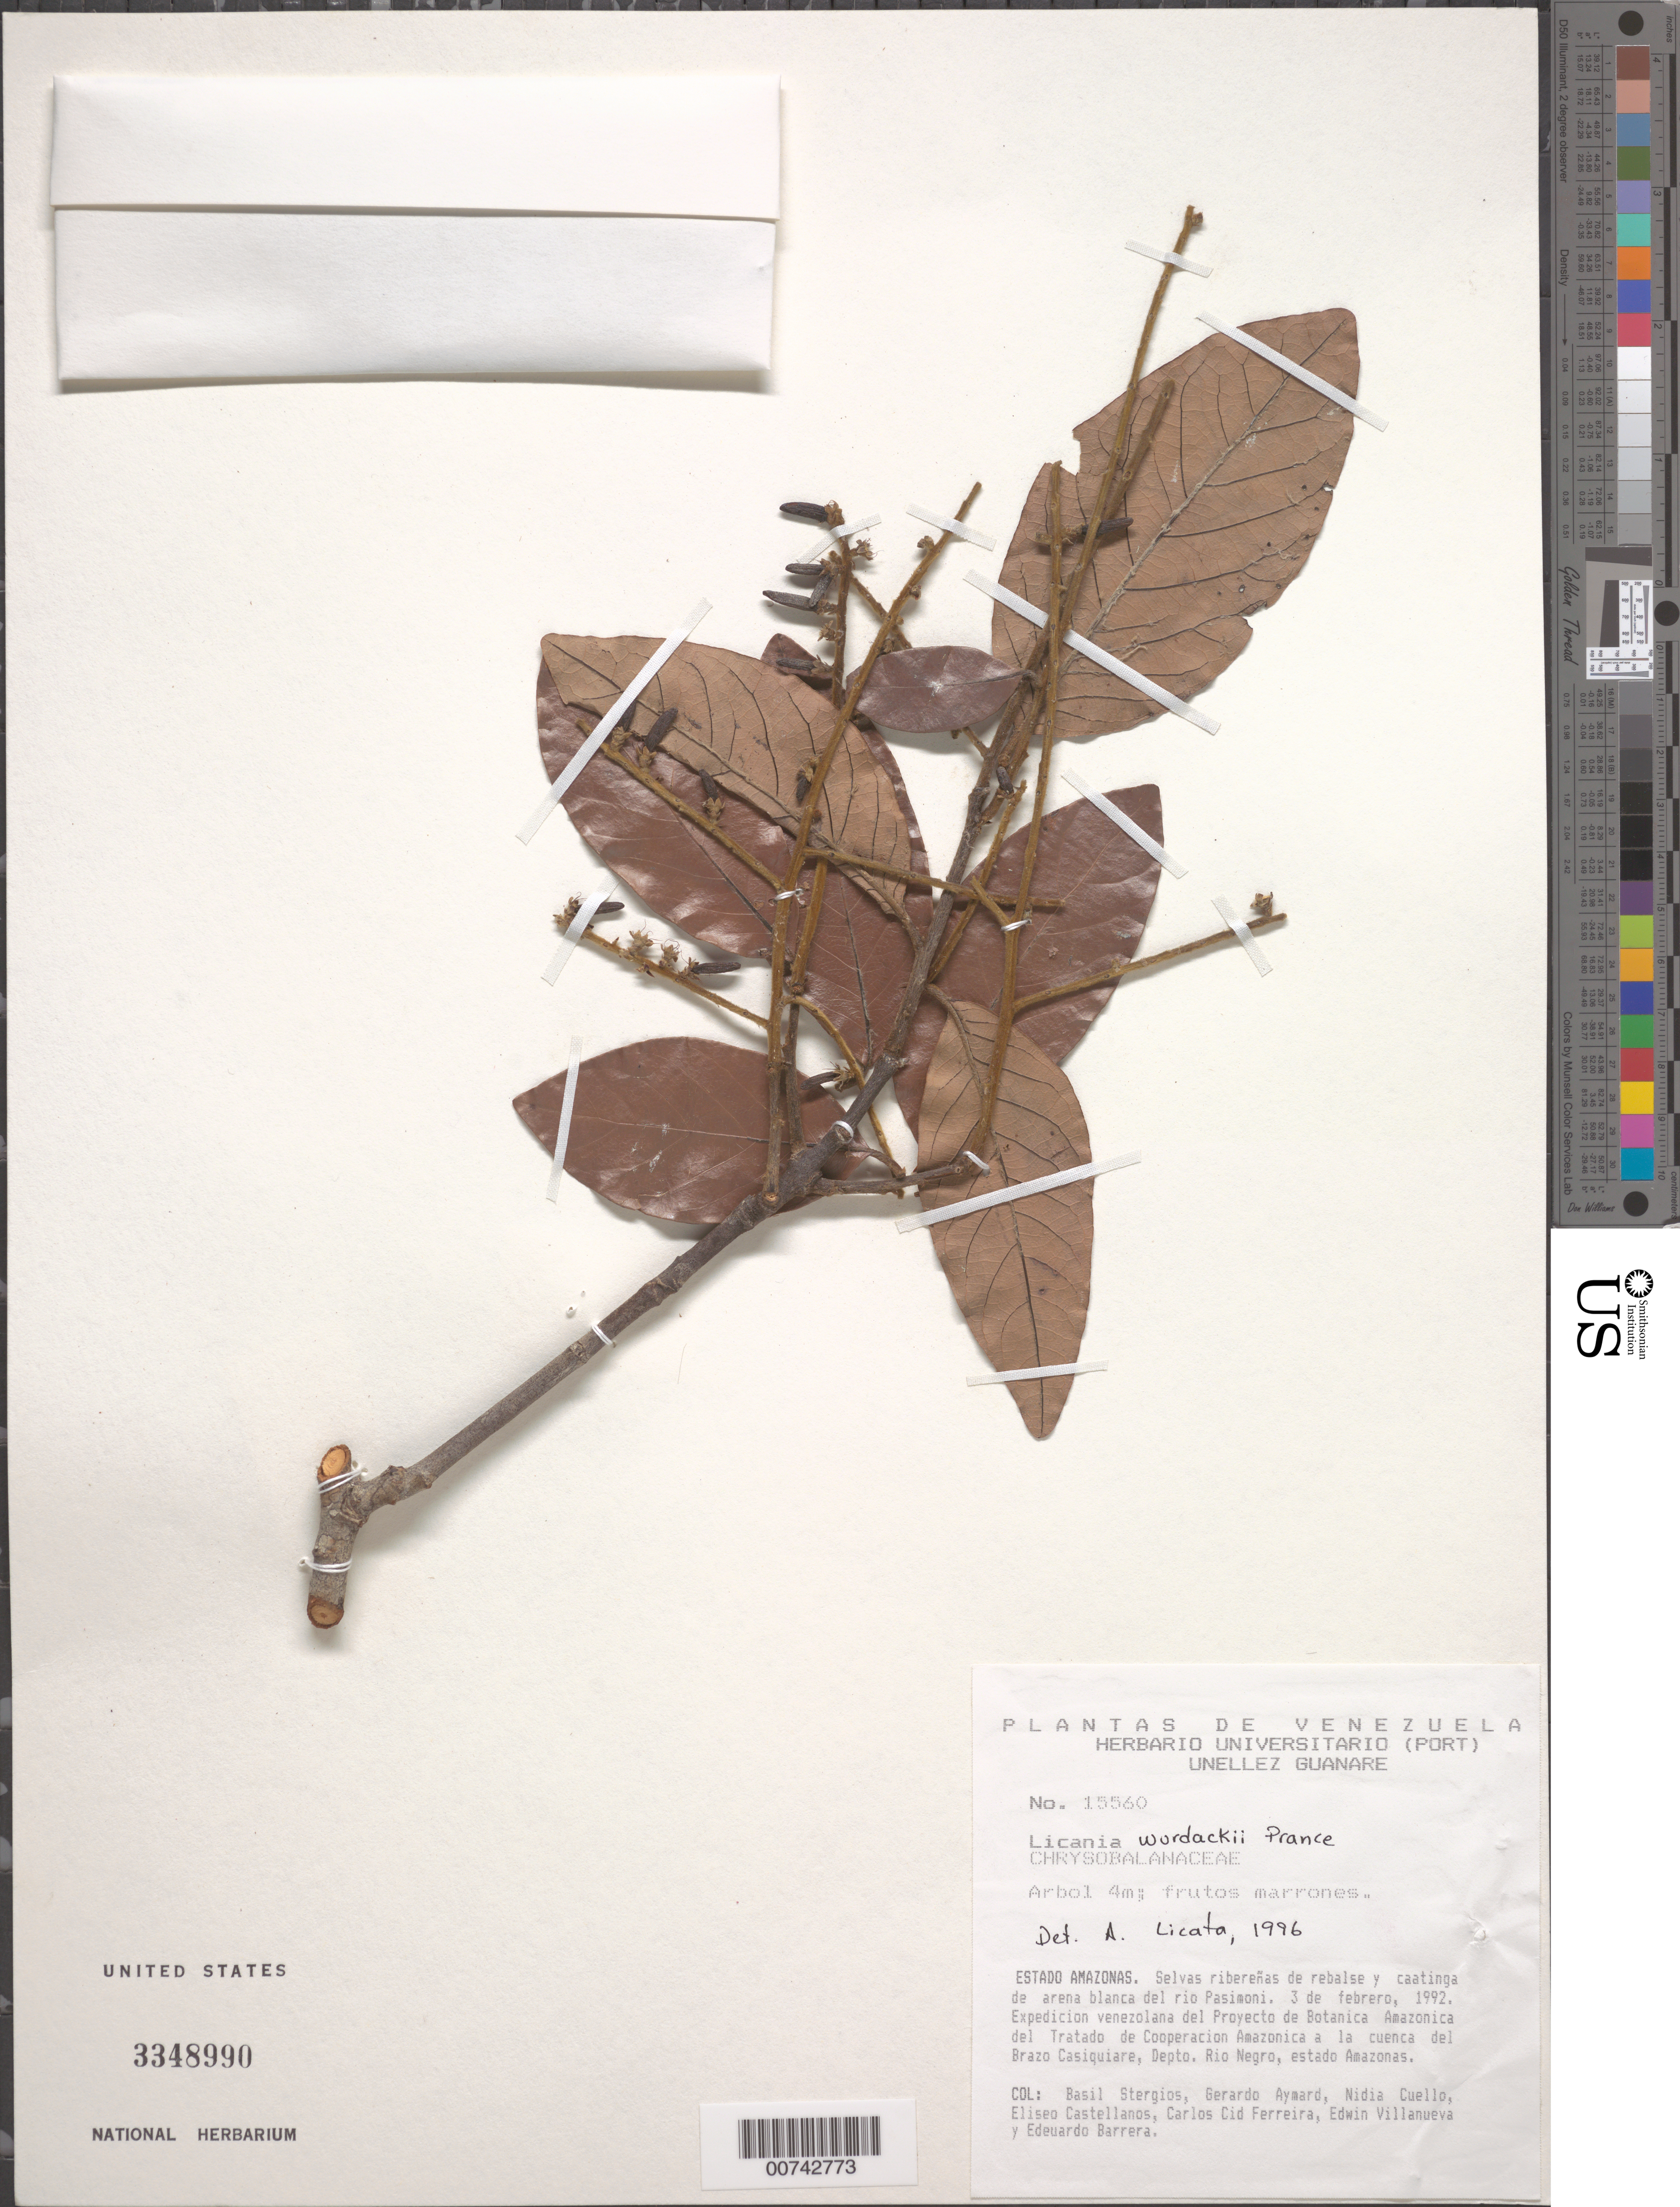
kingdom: Plantae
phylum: Tracheophyta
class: Magnoliopsida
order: Malpighiales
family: Chrysobalanaceae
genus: Leptobalanus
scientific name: Leptobalanus wurdackii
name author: (Prance) Sothers & Prance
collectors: B. G. Stergios, G. A. Aymard, N. L. Cuello, E. Castellanos, C. A. Cid Ferreira, E. Villanueva & E. Barrera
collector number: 15560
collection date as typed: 3-Feb-92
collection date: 1992-02-03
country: Venezuela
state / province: Amazonas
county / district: Río Negro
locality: Río Pasimoni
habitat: Selvas riberenas de rebalse y caatinga de arena blanca del río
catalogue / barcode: US 3348990